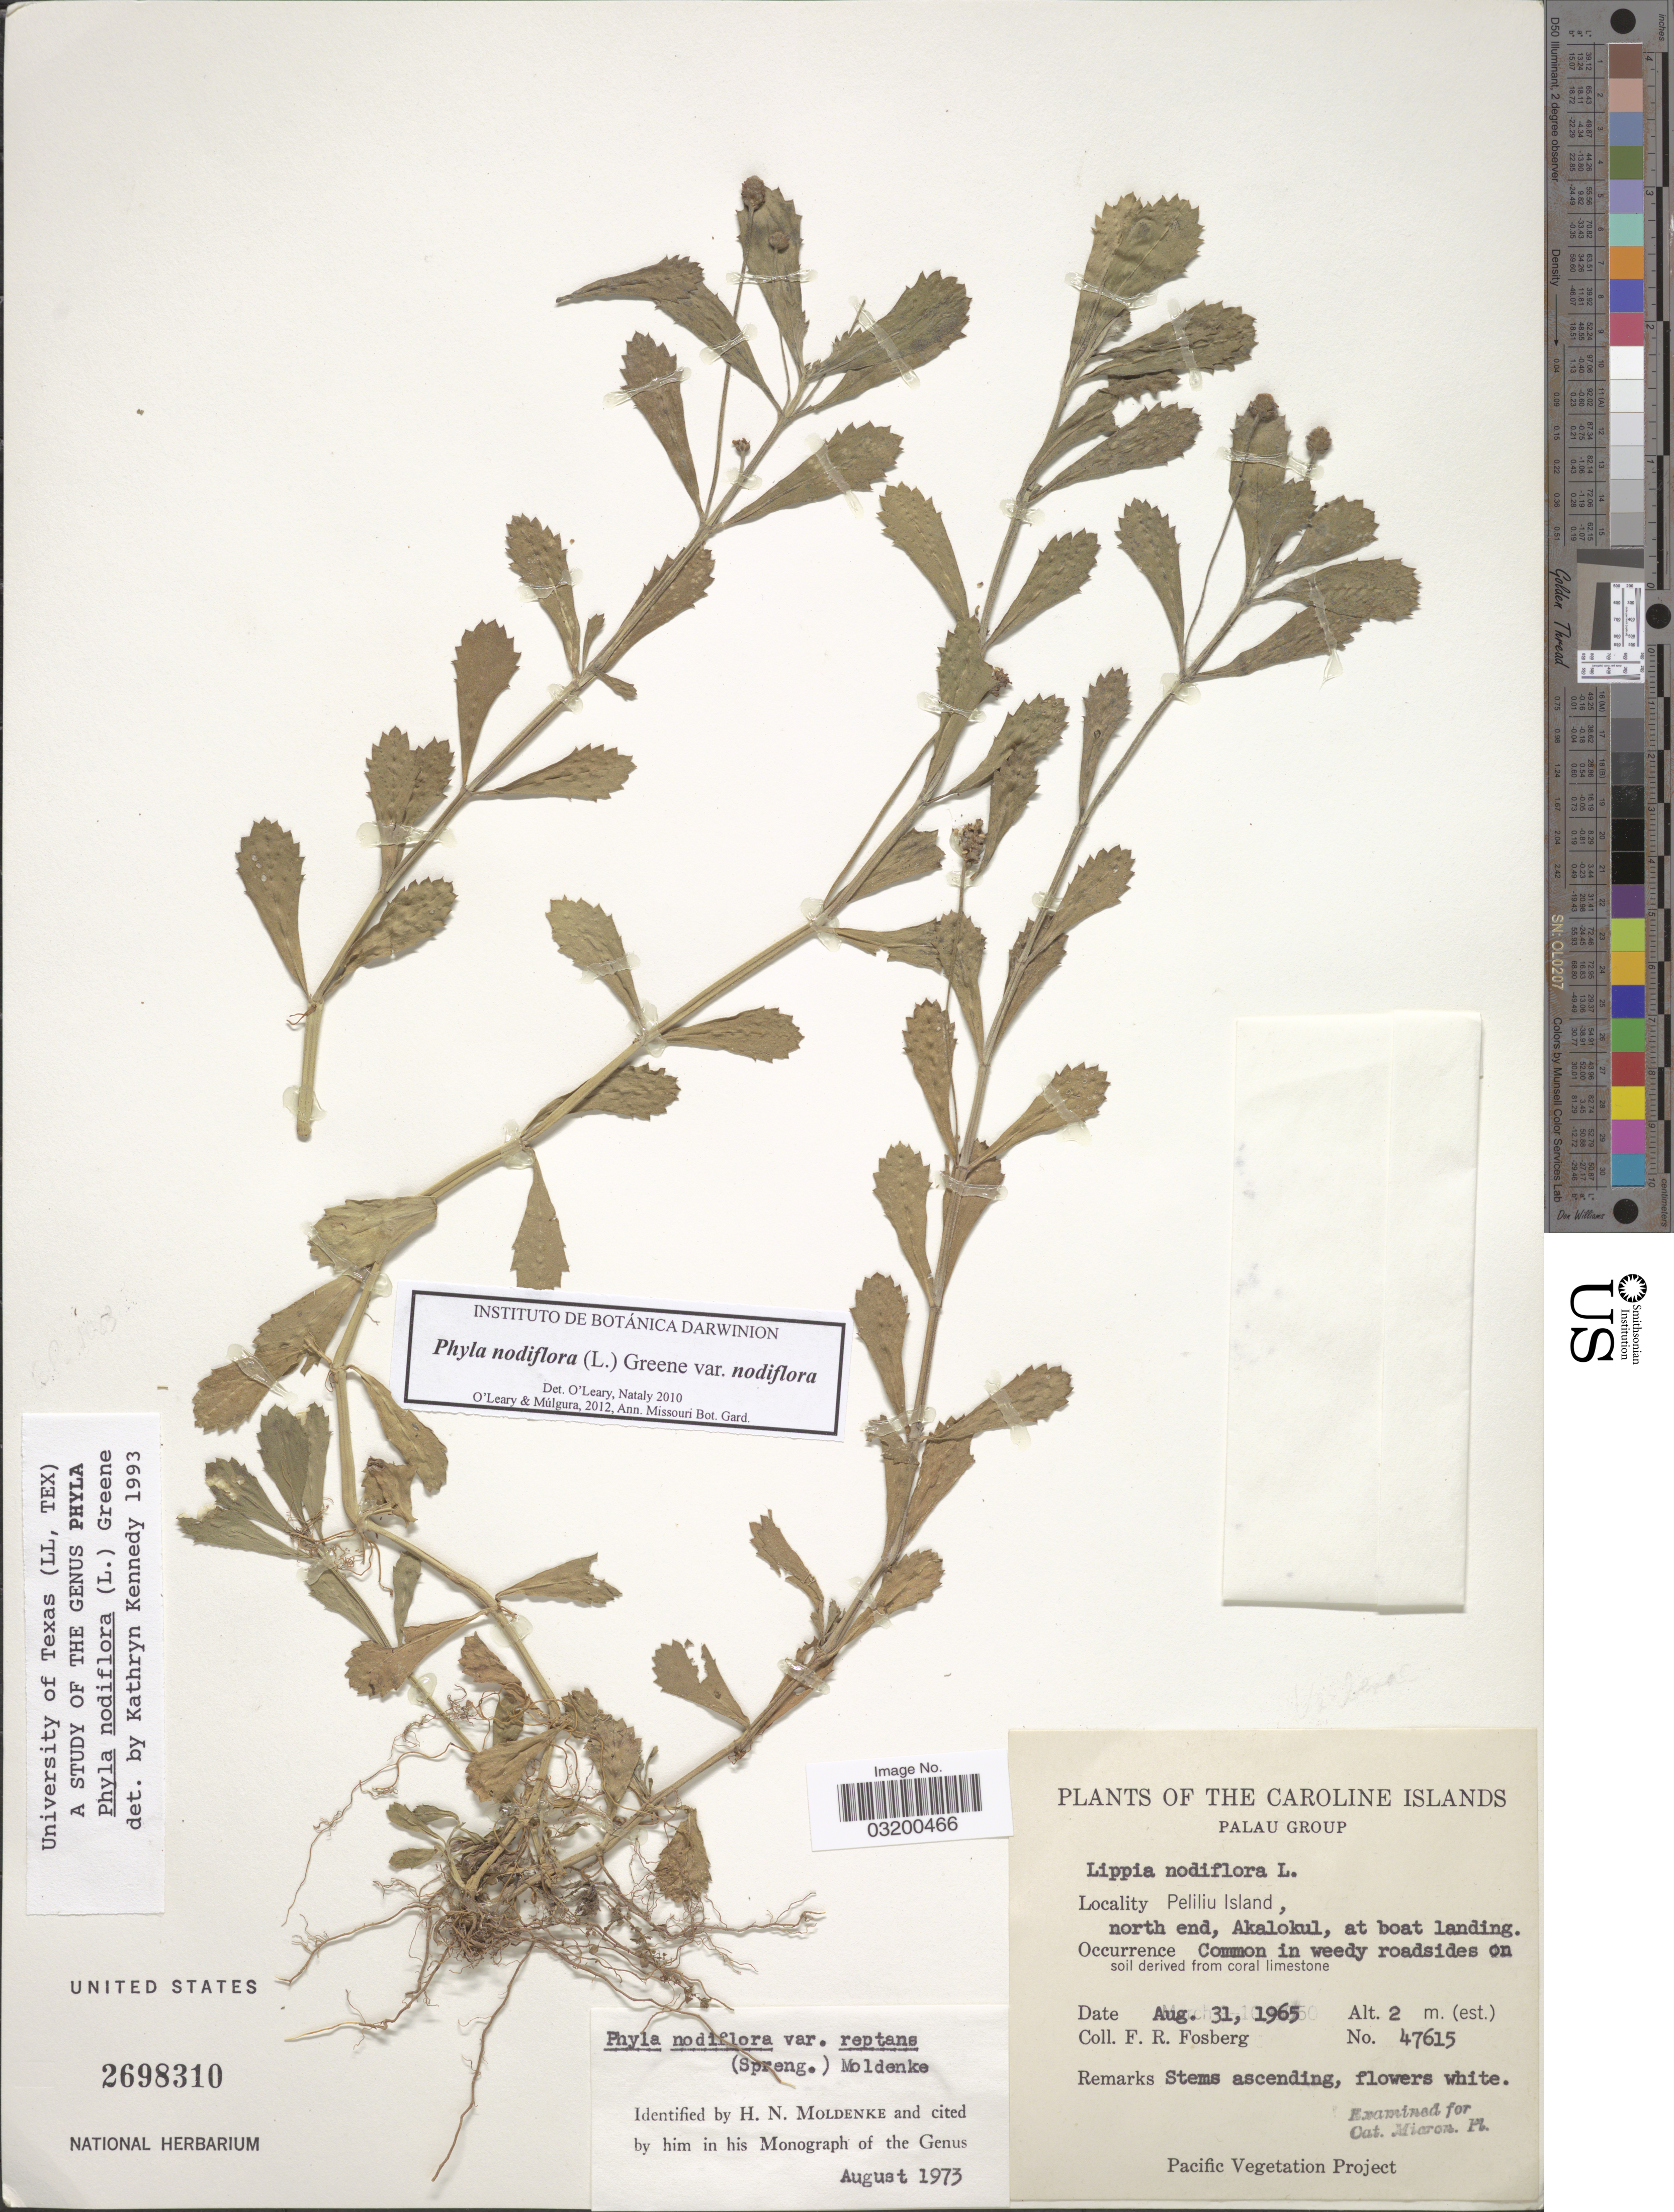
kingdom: Plantae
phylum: Tracheophyta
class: Magnoliopsida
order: Lamiales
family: Verbenaceae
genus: Phyla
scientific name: Phyla nodiflora var. nodiflora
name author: (L.) Greene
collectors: F. R. Fosberg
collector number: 47615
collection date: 1965-08-31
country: Palau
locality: The Caroline Islands. Palau Group. Peliliu Island, north end, Akalokul, at boat landing.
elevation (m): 2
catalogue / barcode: US 2698310